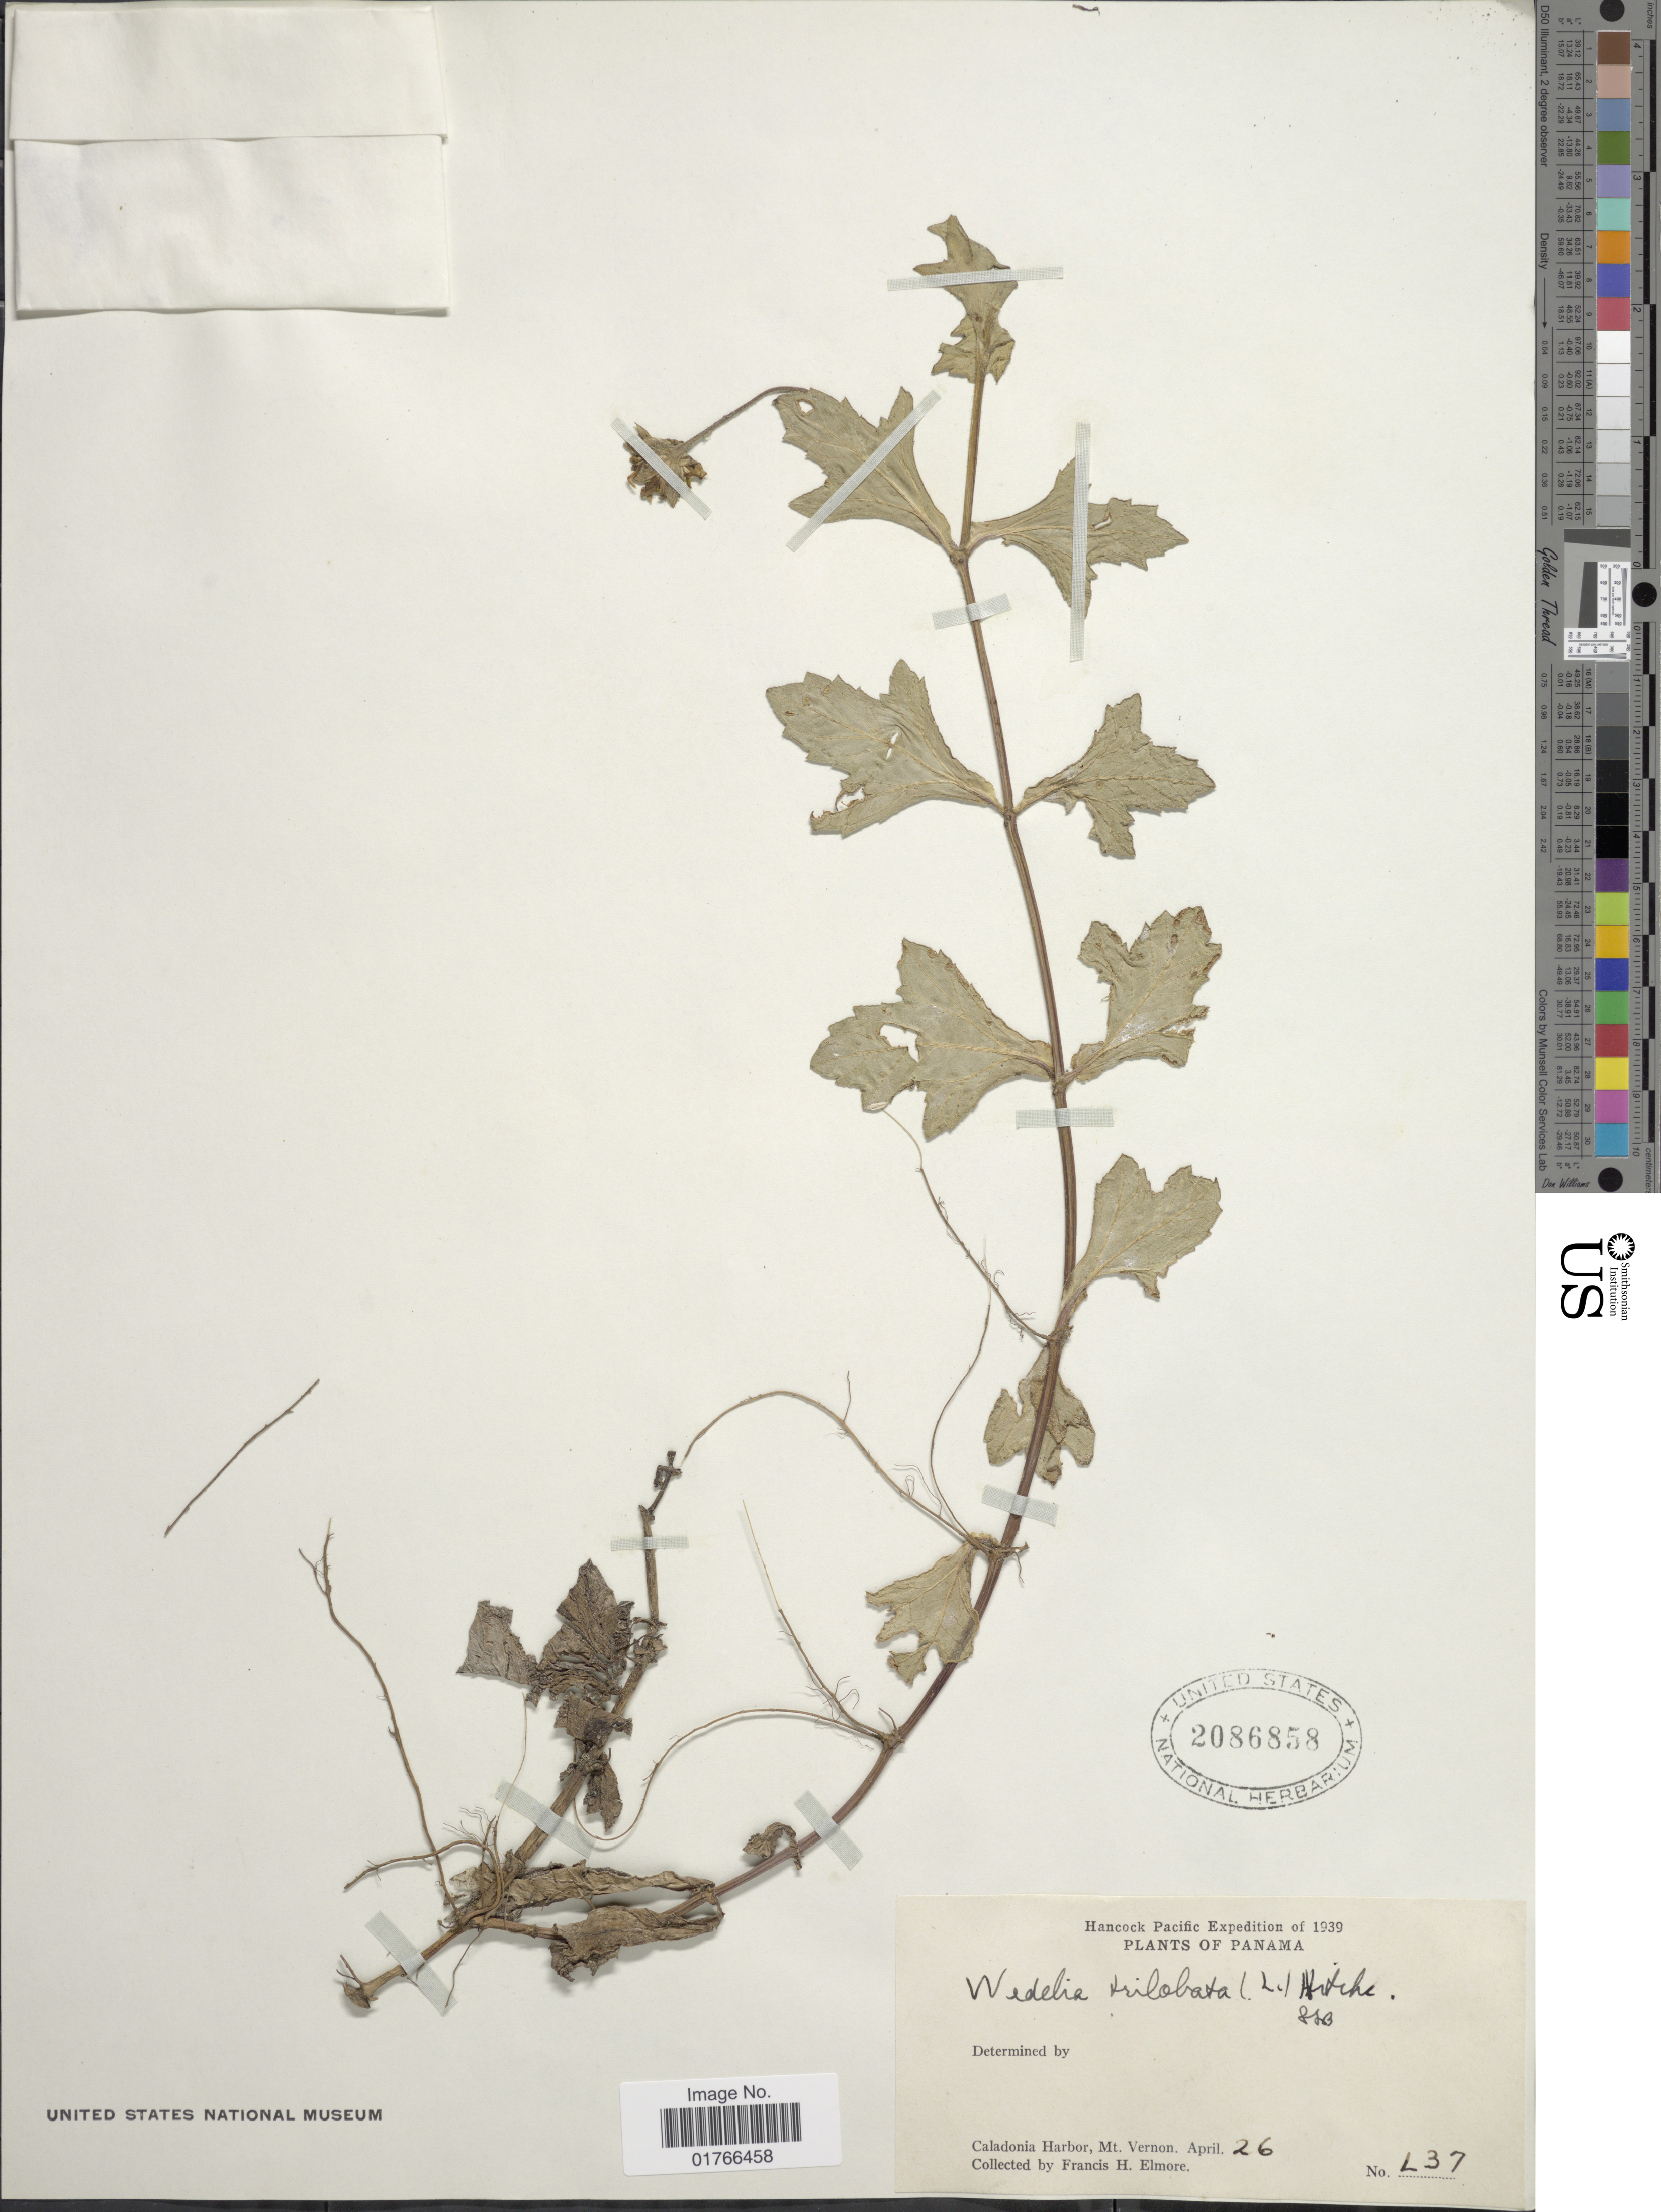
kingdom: Plantae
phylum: Tracheophyta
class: Magnoliopsida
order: Asterales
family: Asteraceae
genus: Sphagneticola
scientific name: Sphagneticola trilobata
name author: (L.) Pruski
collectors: F. H. Elmore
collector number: L37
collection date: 1939-04-26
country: Panama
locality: Caladonia Harbor, Mt. Vernon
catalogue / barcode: US 2086858